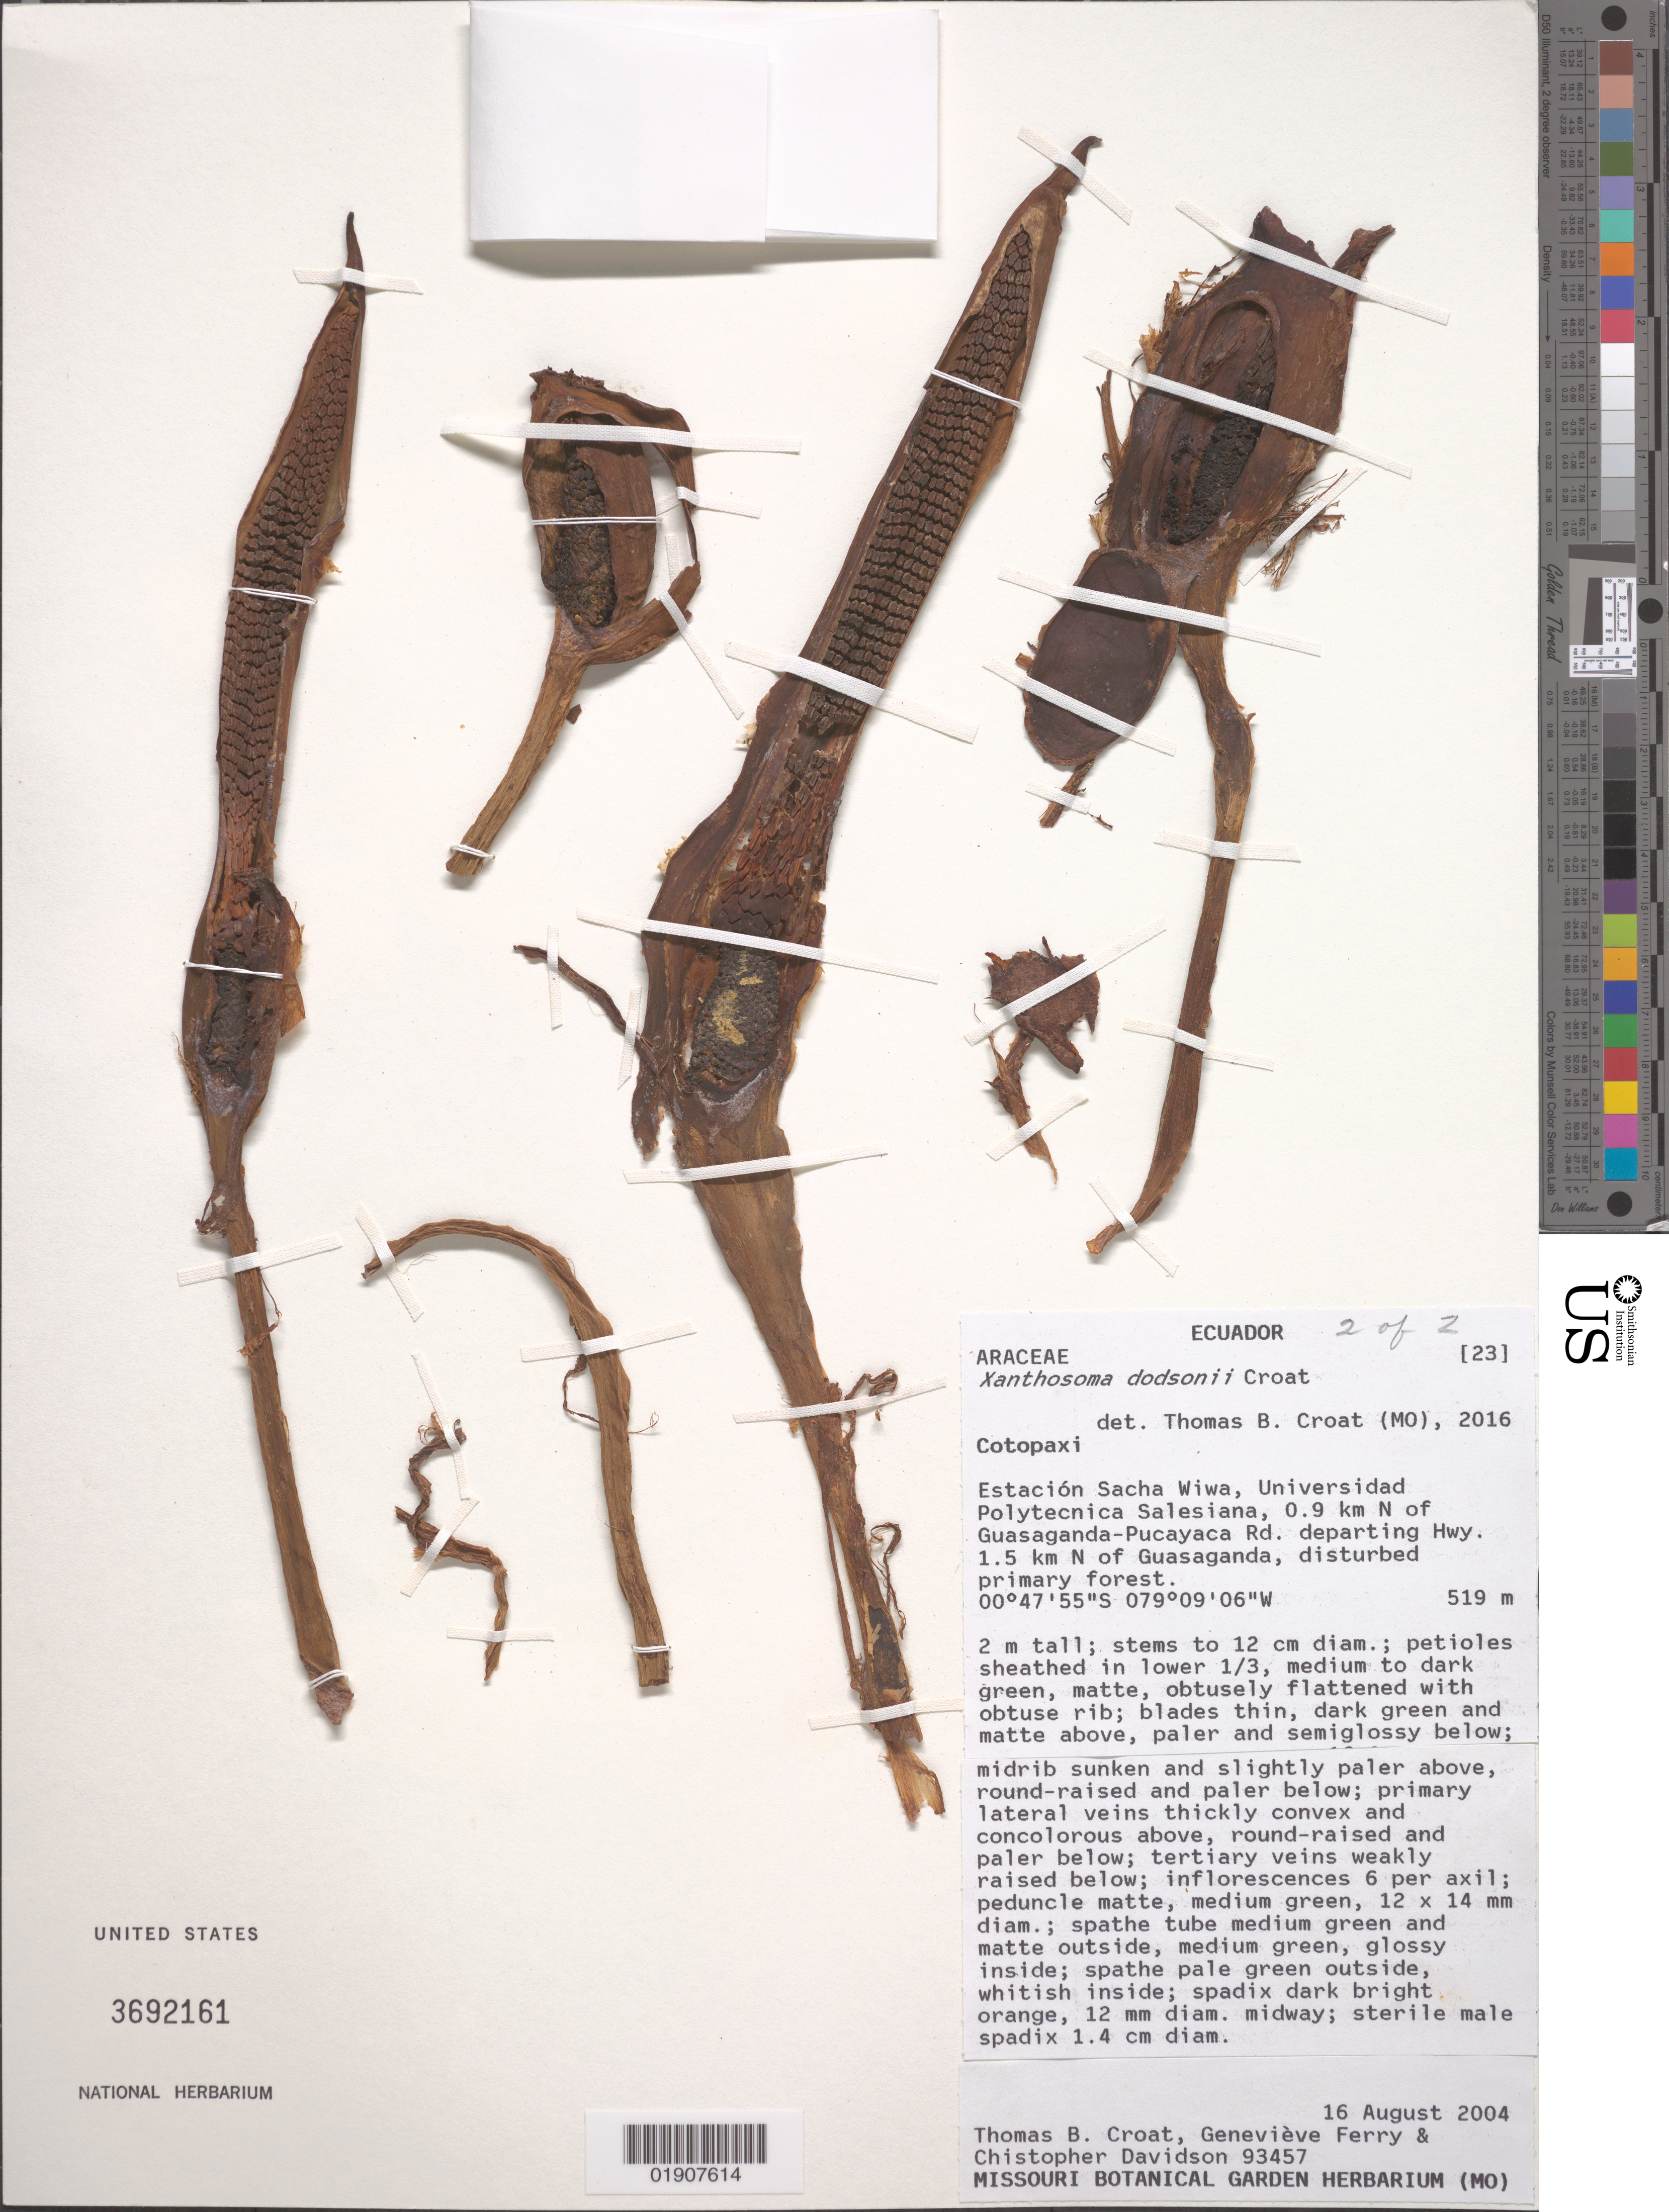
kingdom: Plantae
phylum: Tracheophyta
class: Liliopsida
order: Alismatales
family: Araceae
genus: Xanthosoma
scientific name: Xanthosoma dodsonii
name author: Croat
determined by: Croat, Thomas B., Missouri Botanical Garden (MO)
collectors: T. B. Croat, G. Ferry & C. Davidson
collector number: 93457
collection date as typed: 16 Aug 2004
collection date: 2004-08-16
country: Ecuador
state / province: Cotopaxi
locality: Estación Sacha Wiwa, Universidad Polytecnica Salesiana, 0.9 km N of Guasaganda-Pucayaca Rd. departing Hwy. 1.5 km N of Guasaganda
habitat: Disturbed primary forest.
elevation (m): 519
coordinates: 0 47 55 S, 79 09 6 W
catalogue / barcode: US 3692161